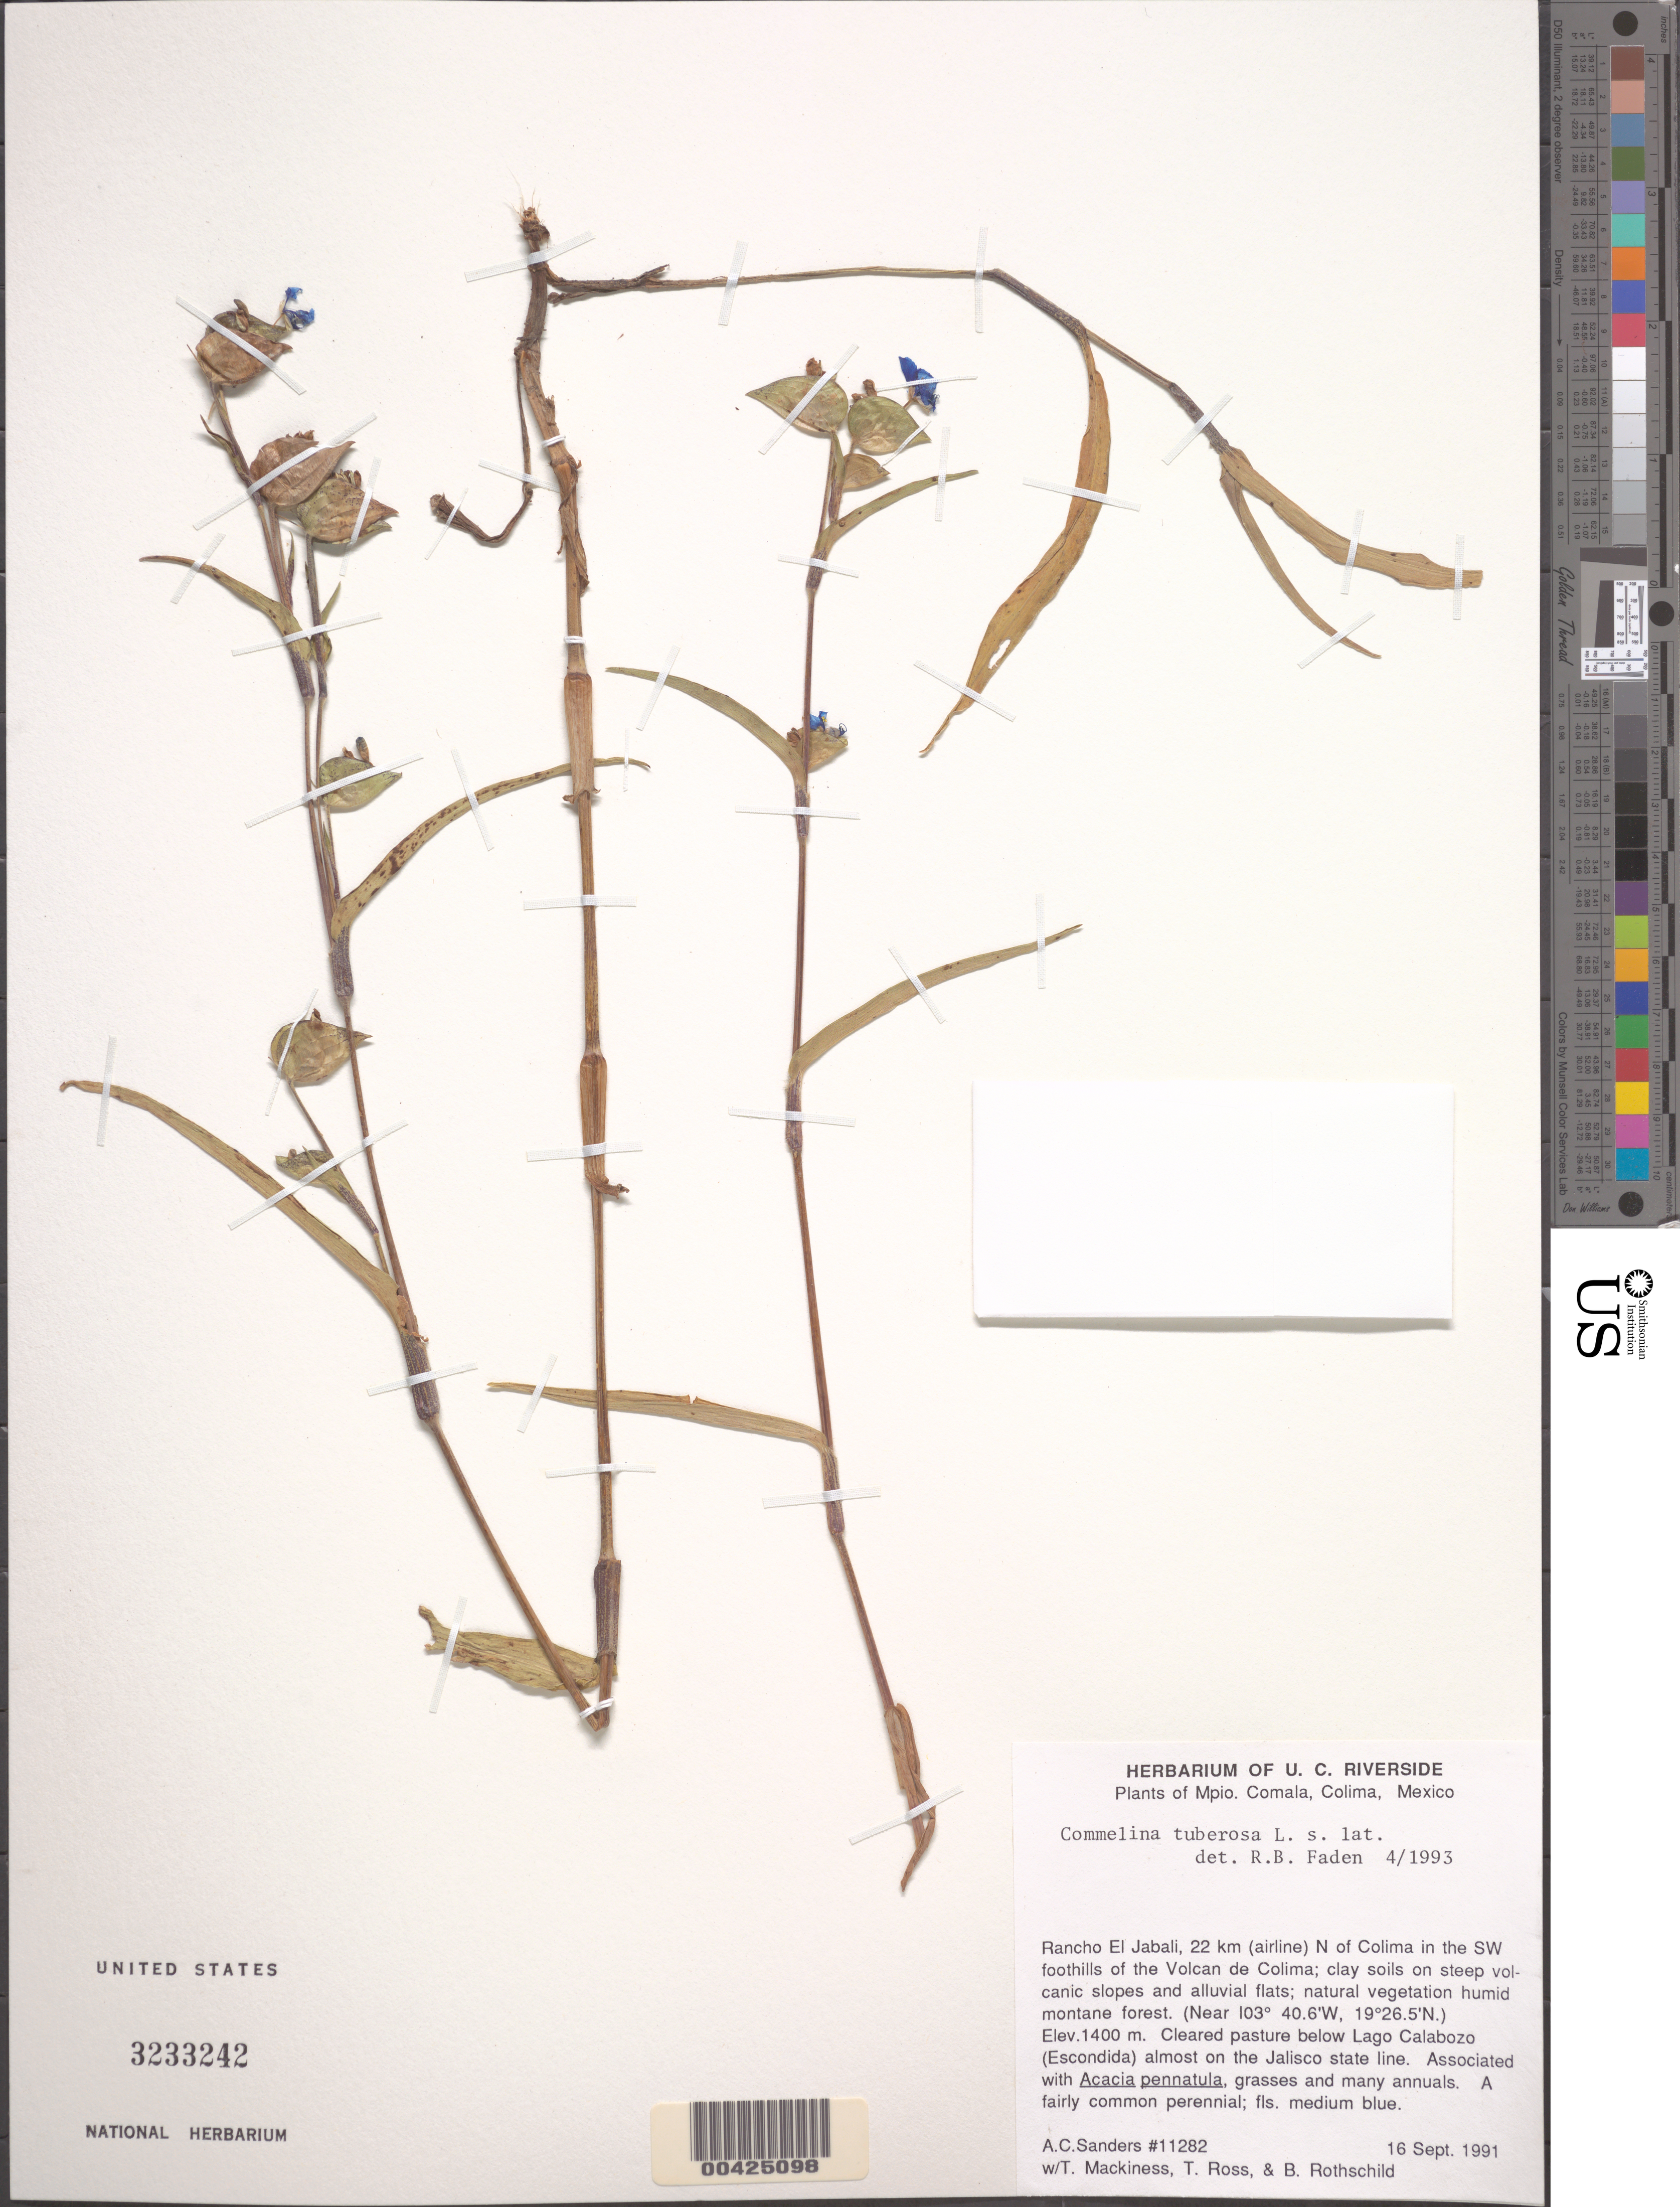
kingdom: Plantae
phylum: Tracheophyta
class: Liliopsida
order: Commelinales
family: Commelinaceae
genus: Commelina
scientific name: Commelina tuberosa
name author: L.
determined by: Faden, Robert B., (US), Smithsonian Institution - National Museum of Natural History (UNITED STATES)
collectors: A. Sanders, T. Mackiness, T. Ross & B. Rothschild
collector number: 11282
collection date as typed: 16 Sep 1991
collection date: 1991-09-16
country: Mexico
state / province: Colima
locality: Comala, Rancho El Jabali, N of Colima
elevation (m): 1400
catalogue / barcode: US 3233242